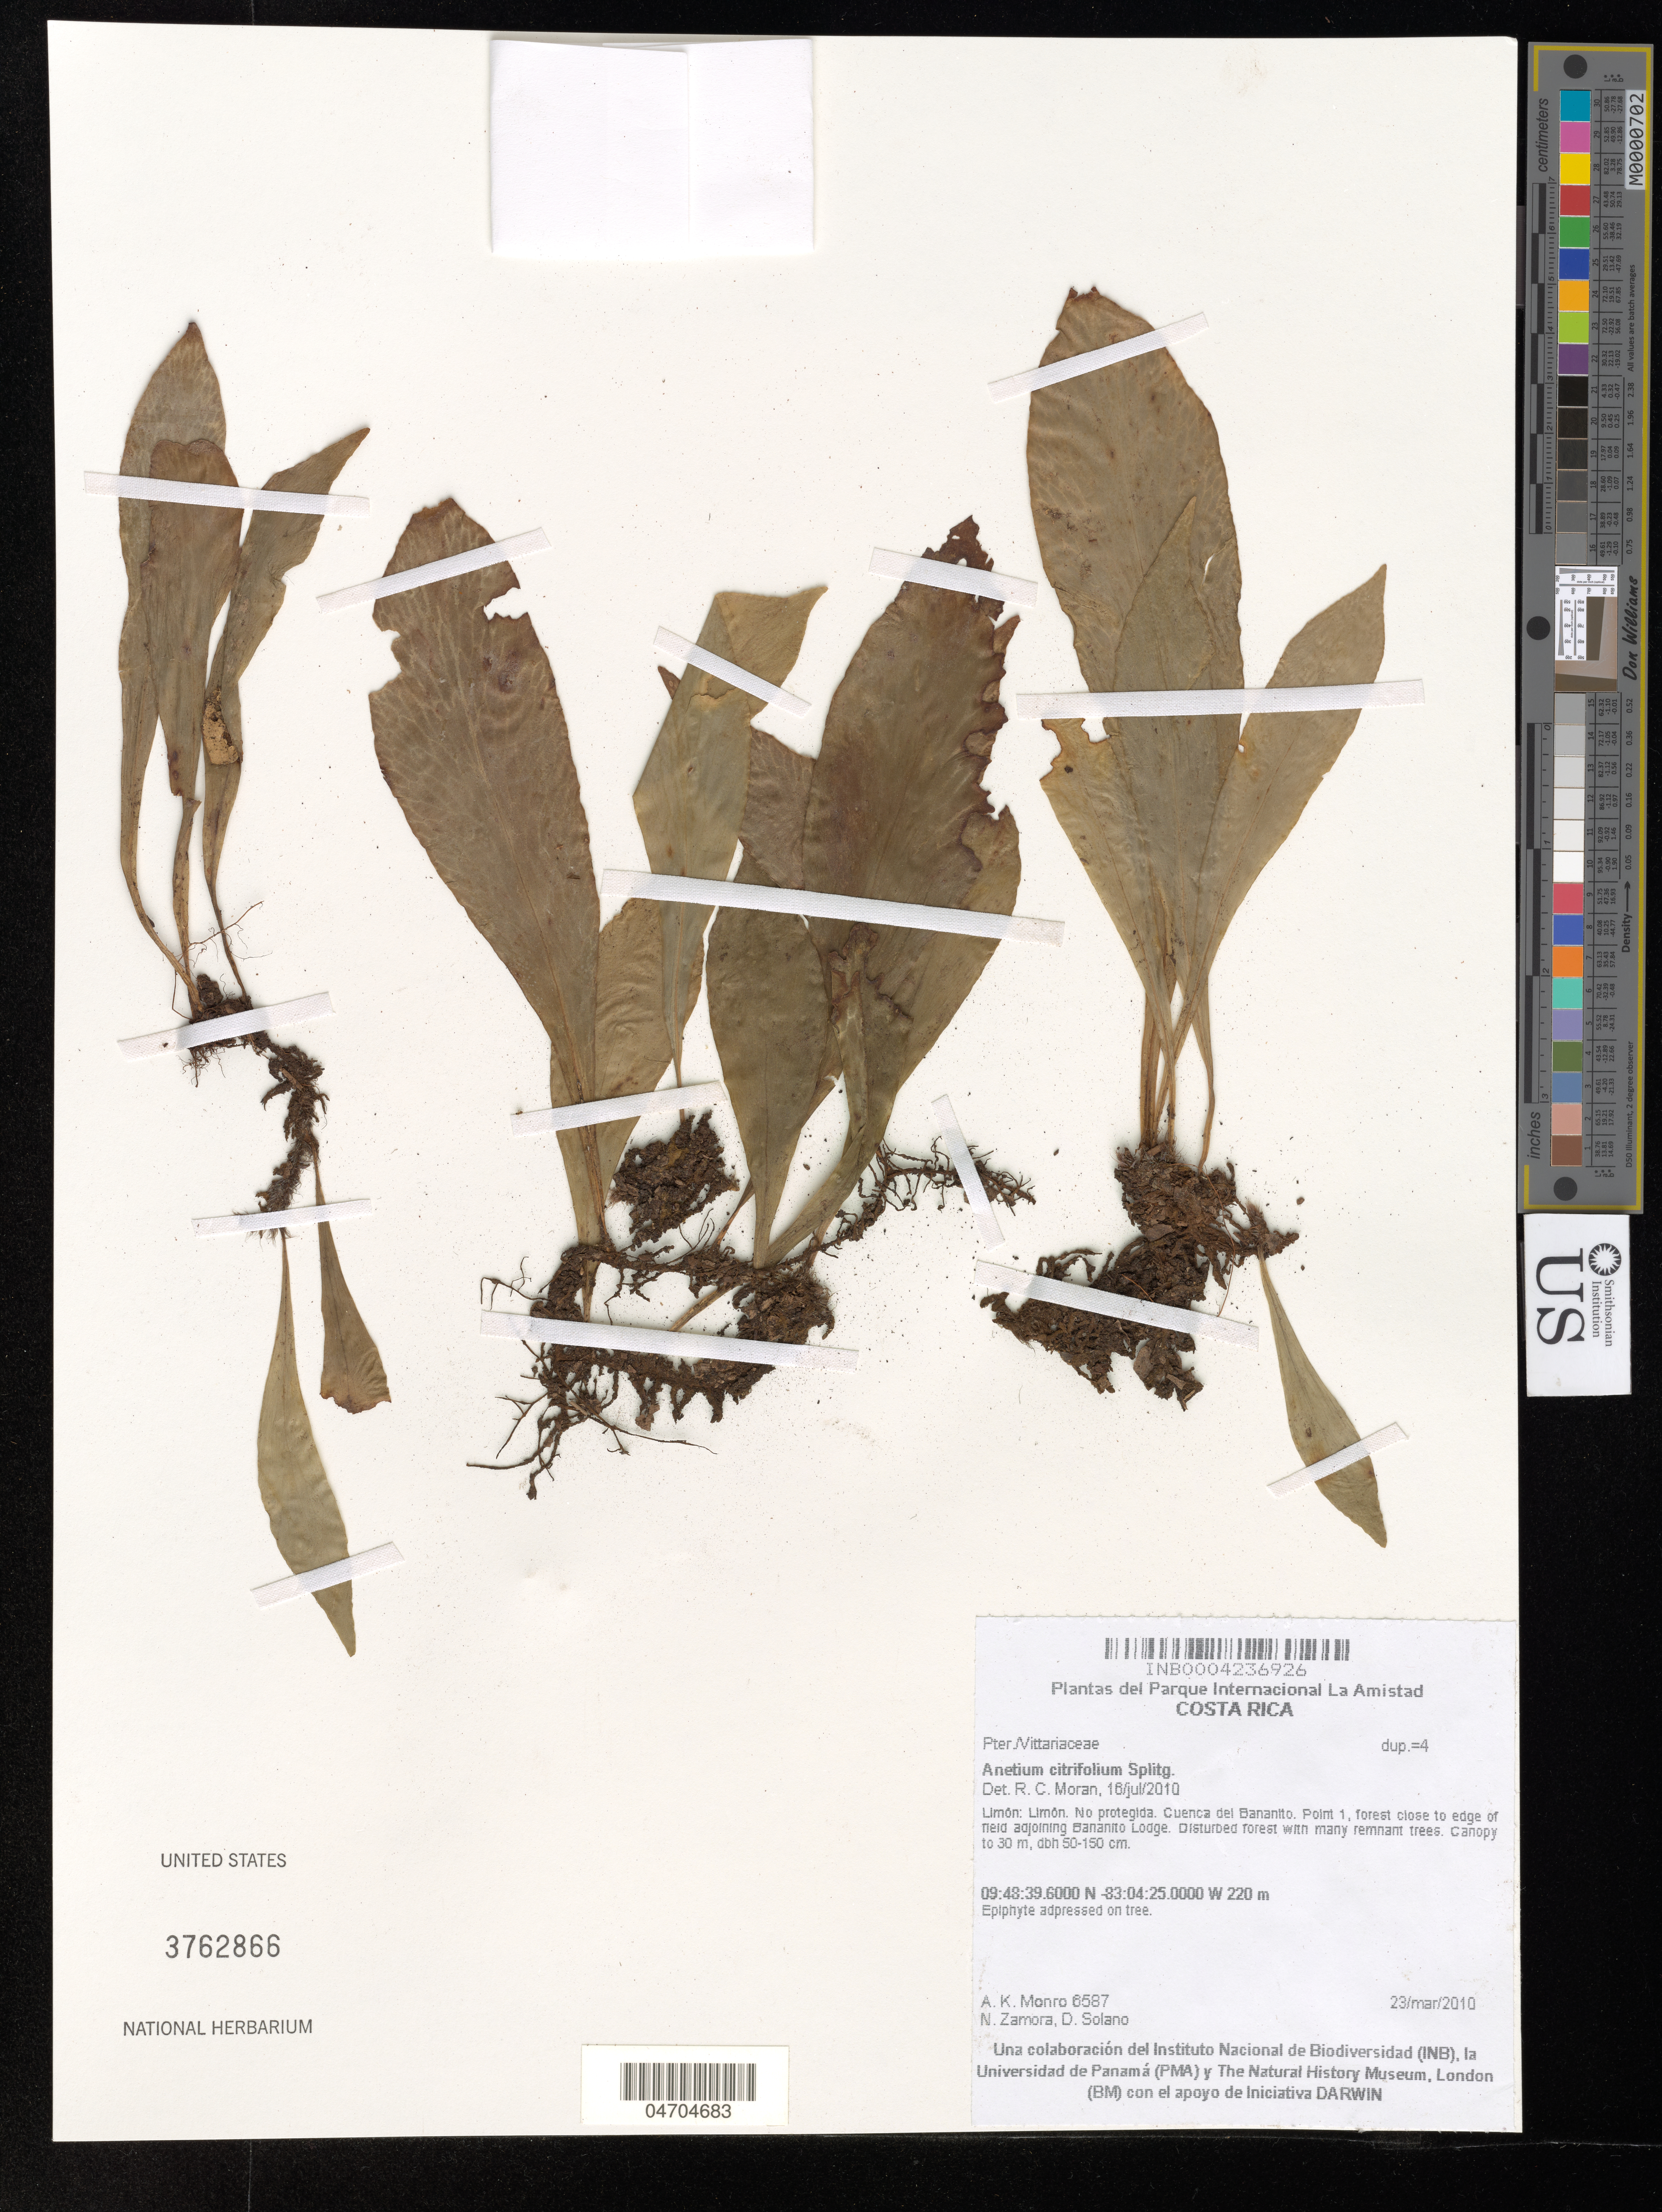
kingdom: Plantae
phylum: Tracheophyta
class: Polypodiopsida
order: Polypodiales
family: Pteridaceae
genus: Anetium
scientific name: Anetium citrifolium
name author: (L.) Splitg.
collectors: A. K. Monro, N. Zamora & D. Solano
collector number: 6587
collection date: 2010-03-23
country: Costa Rica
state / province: Limón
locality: Limón. No protegida. Cuenca del Bananito. Point 1, forest close to edge of field adjoining Bananito Lodge.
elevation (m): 220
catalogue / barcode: US 3762866